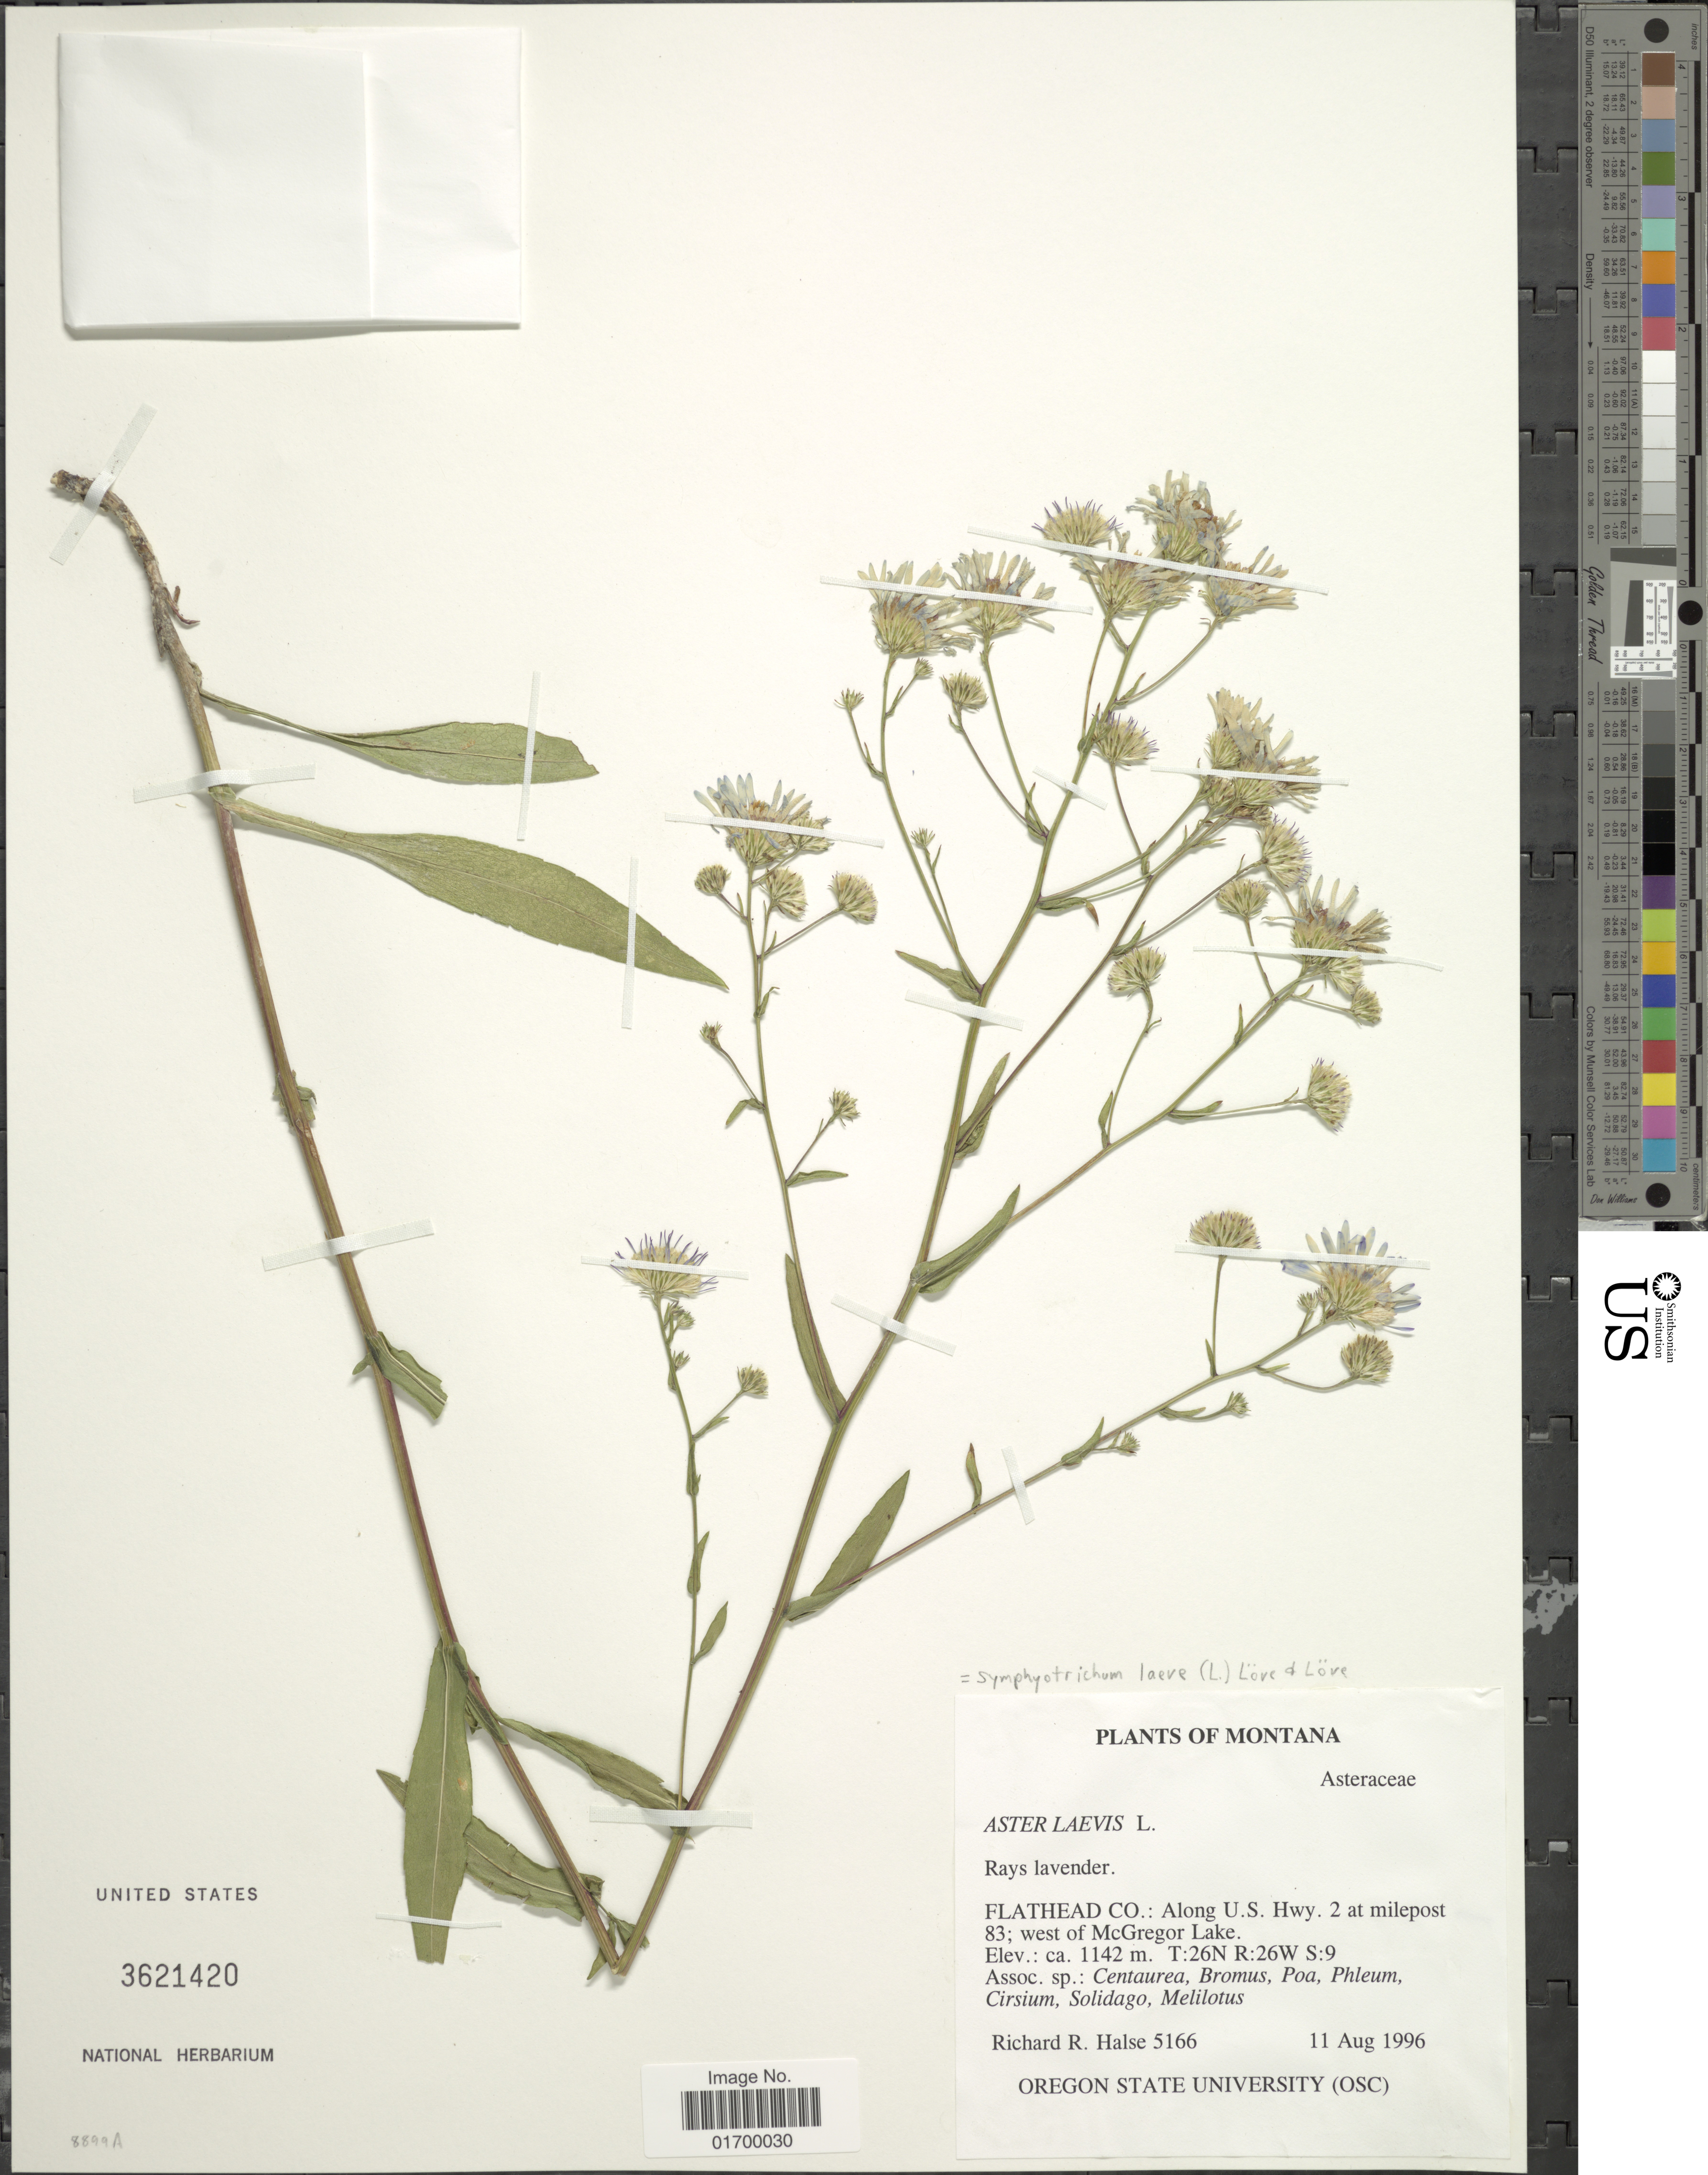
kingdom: Plantae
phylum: Tracheophyta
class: Magnoliopsida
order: Asterales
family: Asteraceae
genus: Symphyotrichum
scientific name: Symphyotrichum laeve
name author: (L.) Á. Löve & D. Löve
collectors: R. Halse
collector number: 5166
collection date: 1996-08-11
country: United States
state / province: Montana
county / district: Flathead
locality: Along U.S. Hwy. 2 at mile post 83; W of McGregor Lake, T 26 N R 26 W, S:9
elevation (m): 1142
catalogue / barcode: US 3621420